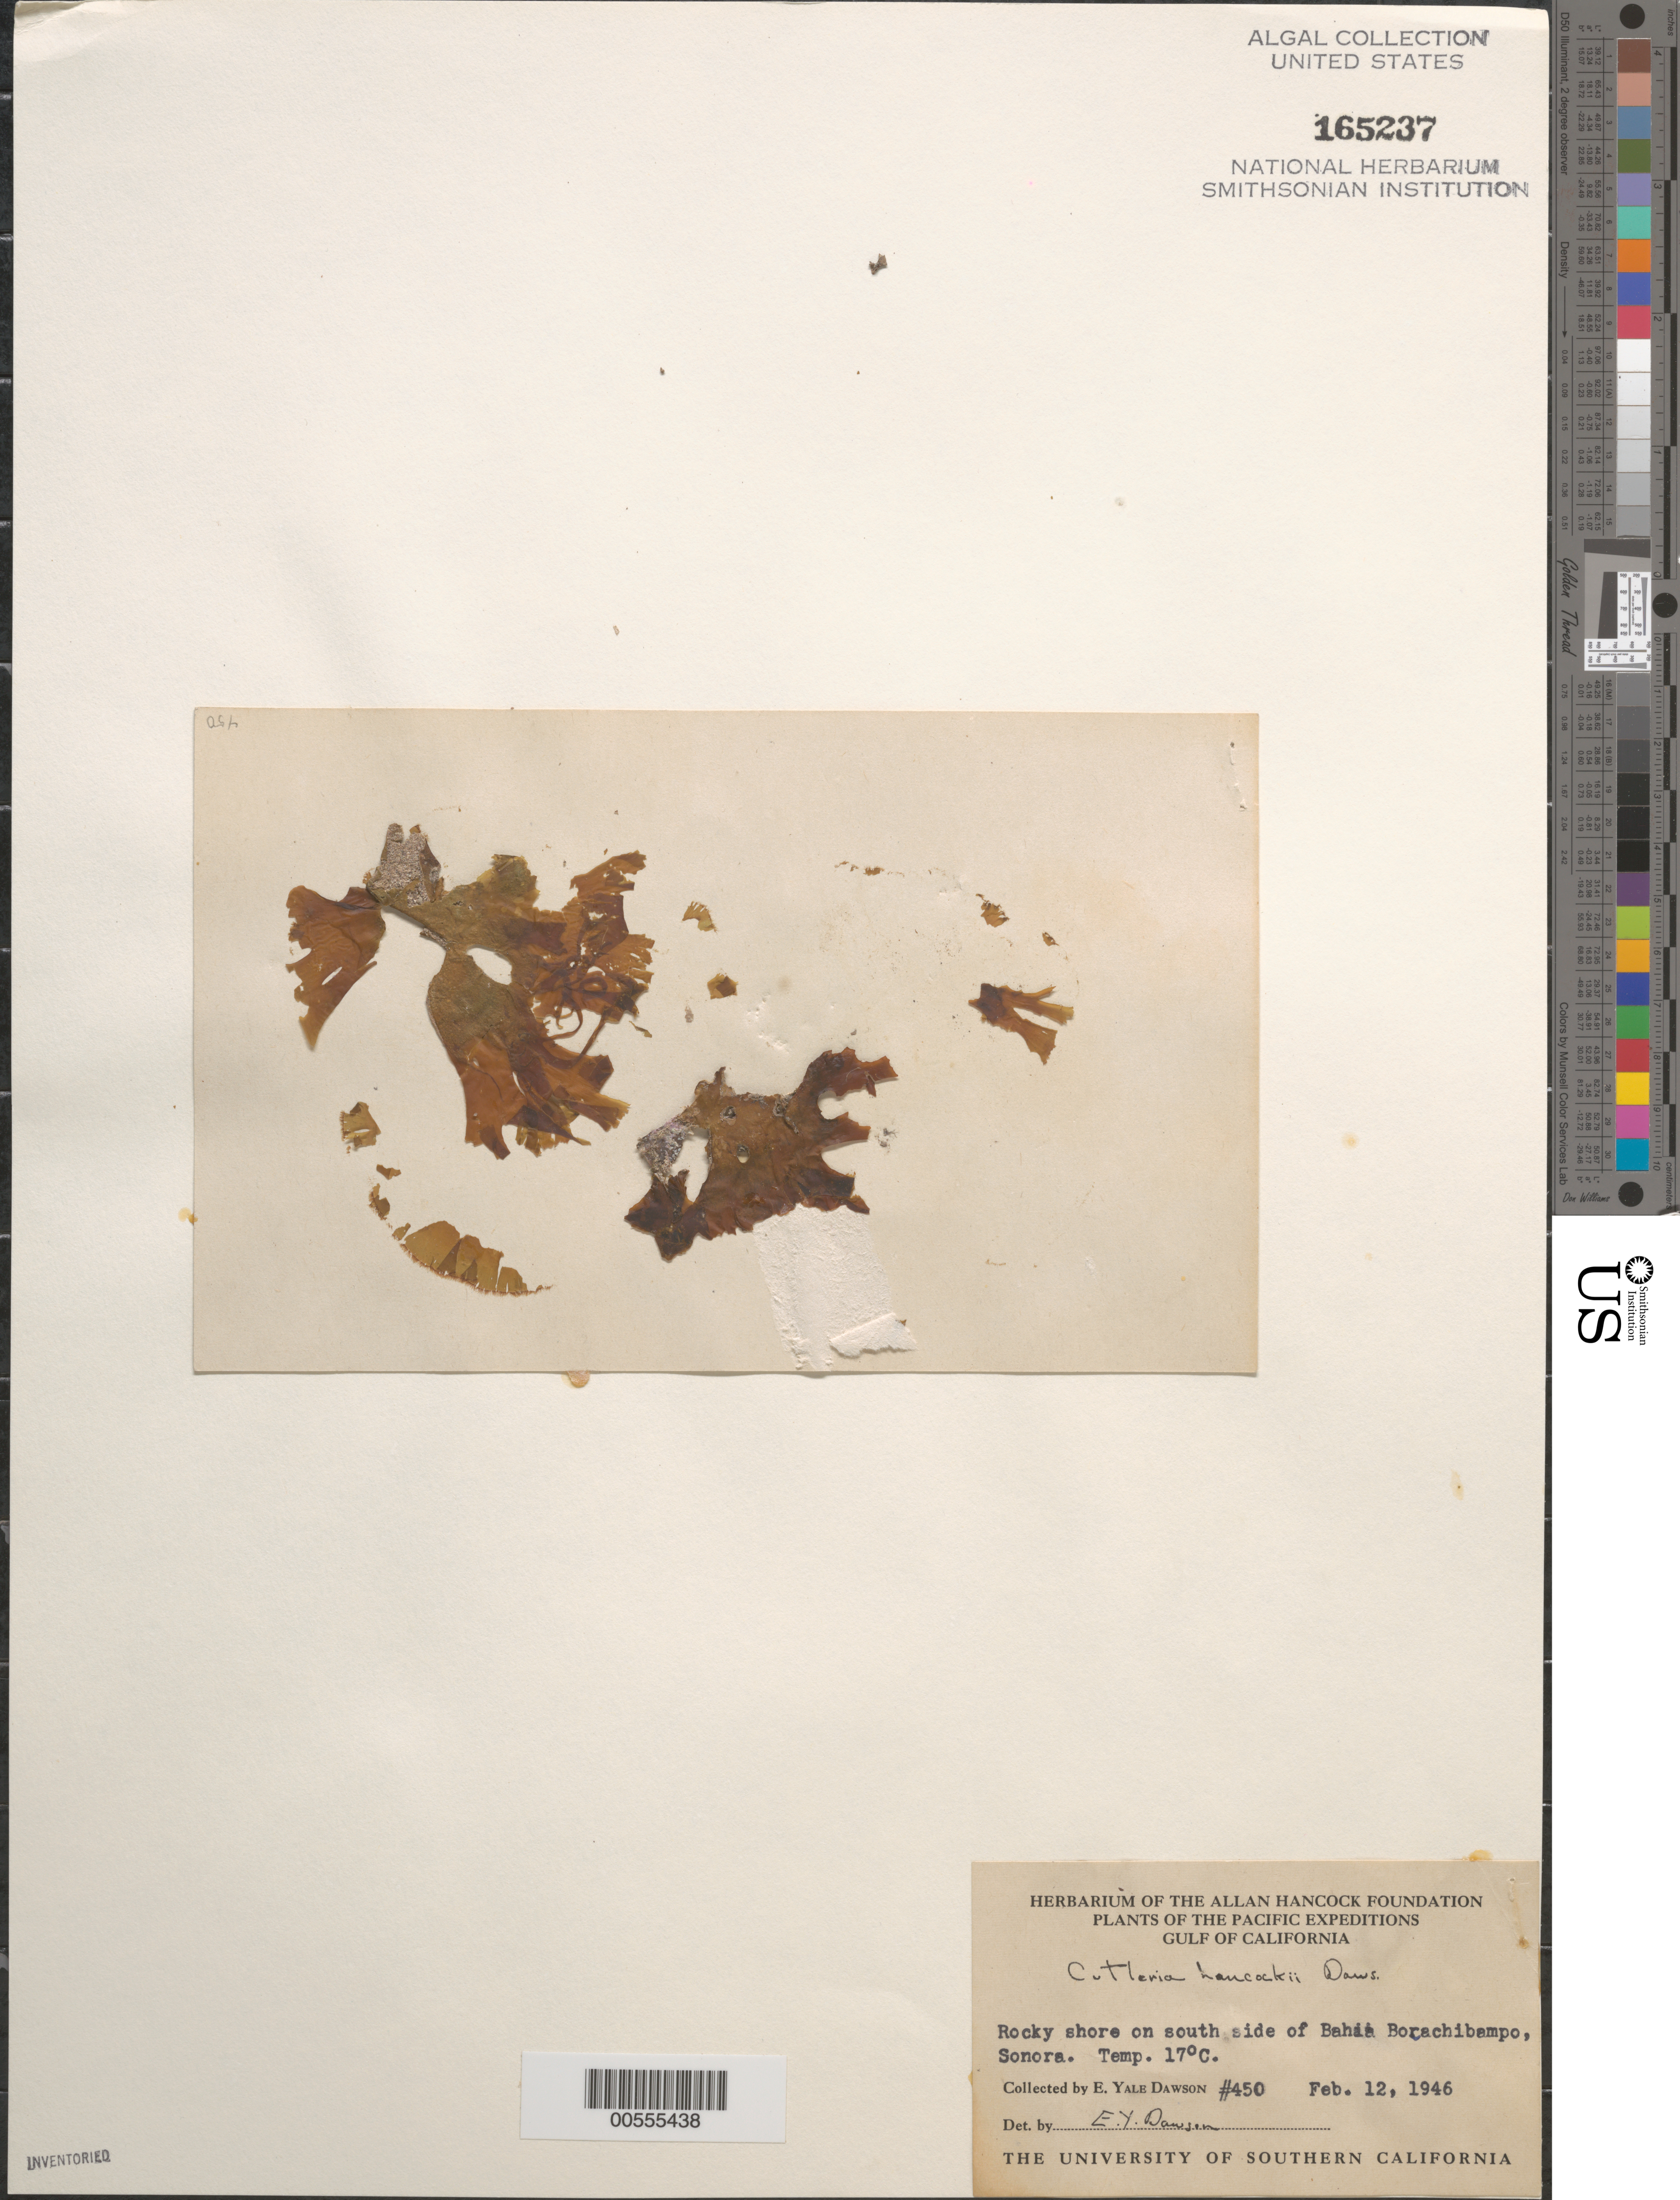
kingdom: Chromista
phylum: Ochrophyta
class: Phaeophyceae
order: Cutleriales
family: Cutleriaceae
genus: Cutleria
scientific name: Cutleria hancockii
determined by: Dawson, E. Y.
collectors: E. Y. Dawson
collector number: EYD 450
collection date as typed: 12 Feb 1946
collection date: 1946-02-12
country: Mexico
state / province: Sonora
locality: Bahia Bocachibampo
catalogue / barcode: US 165237